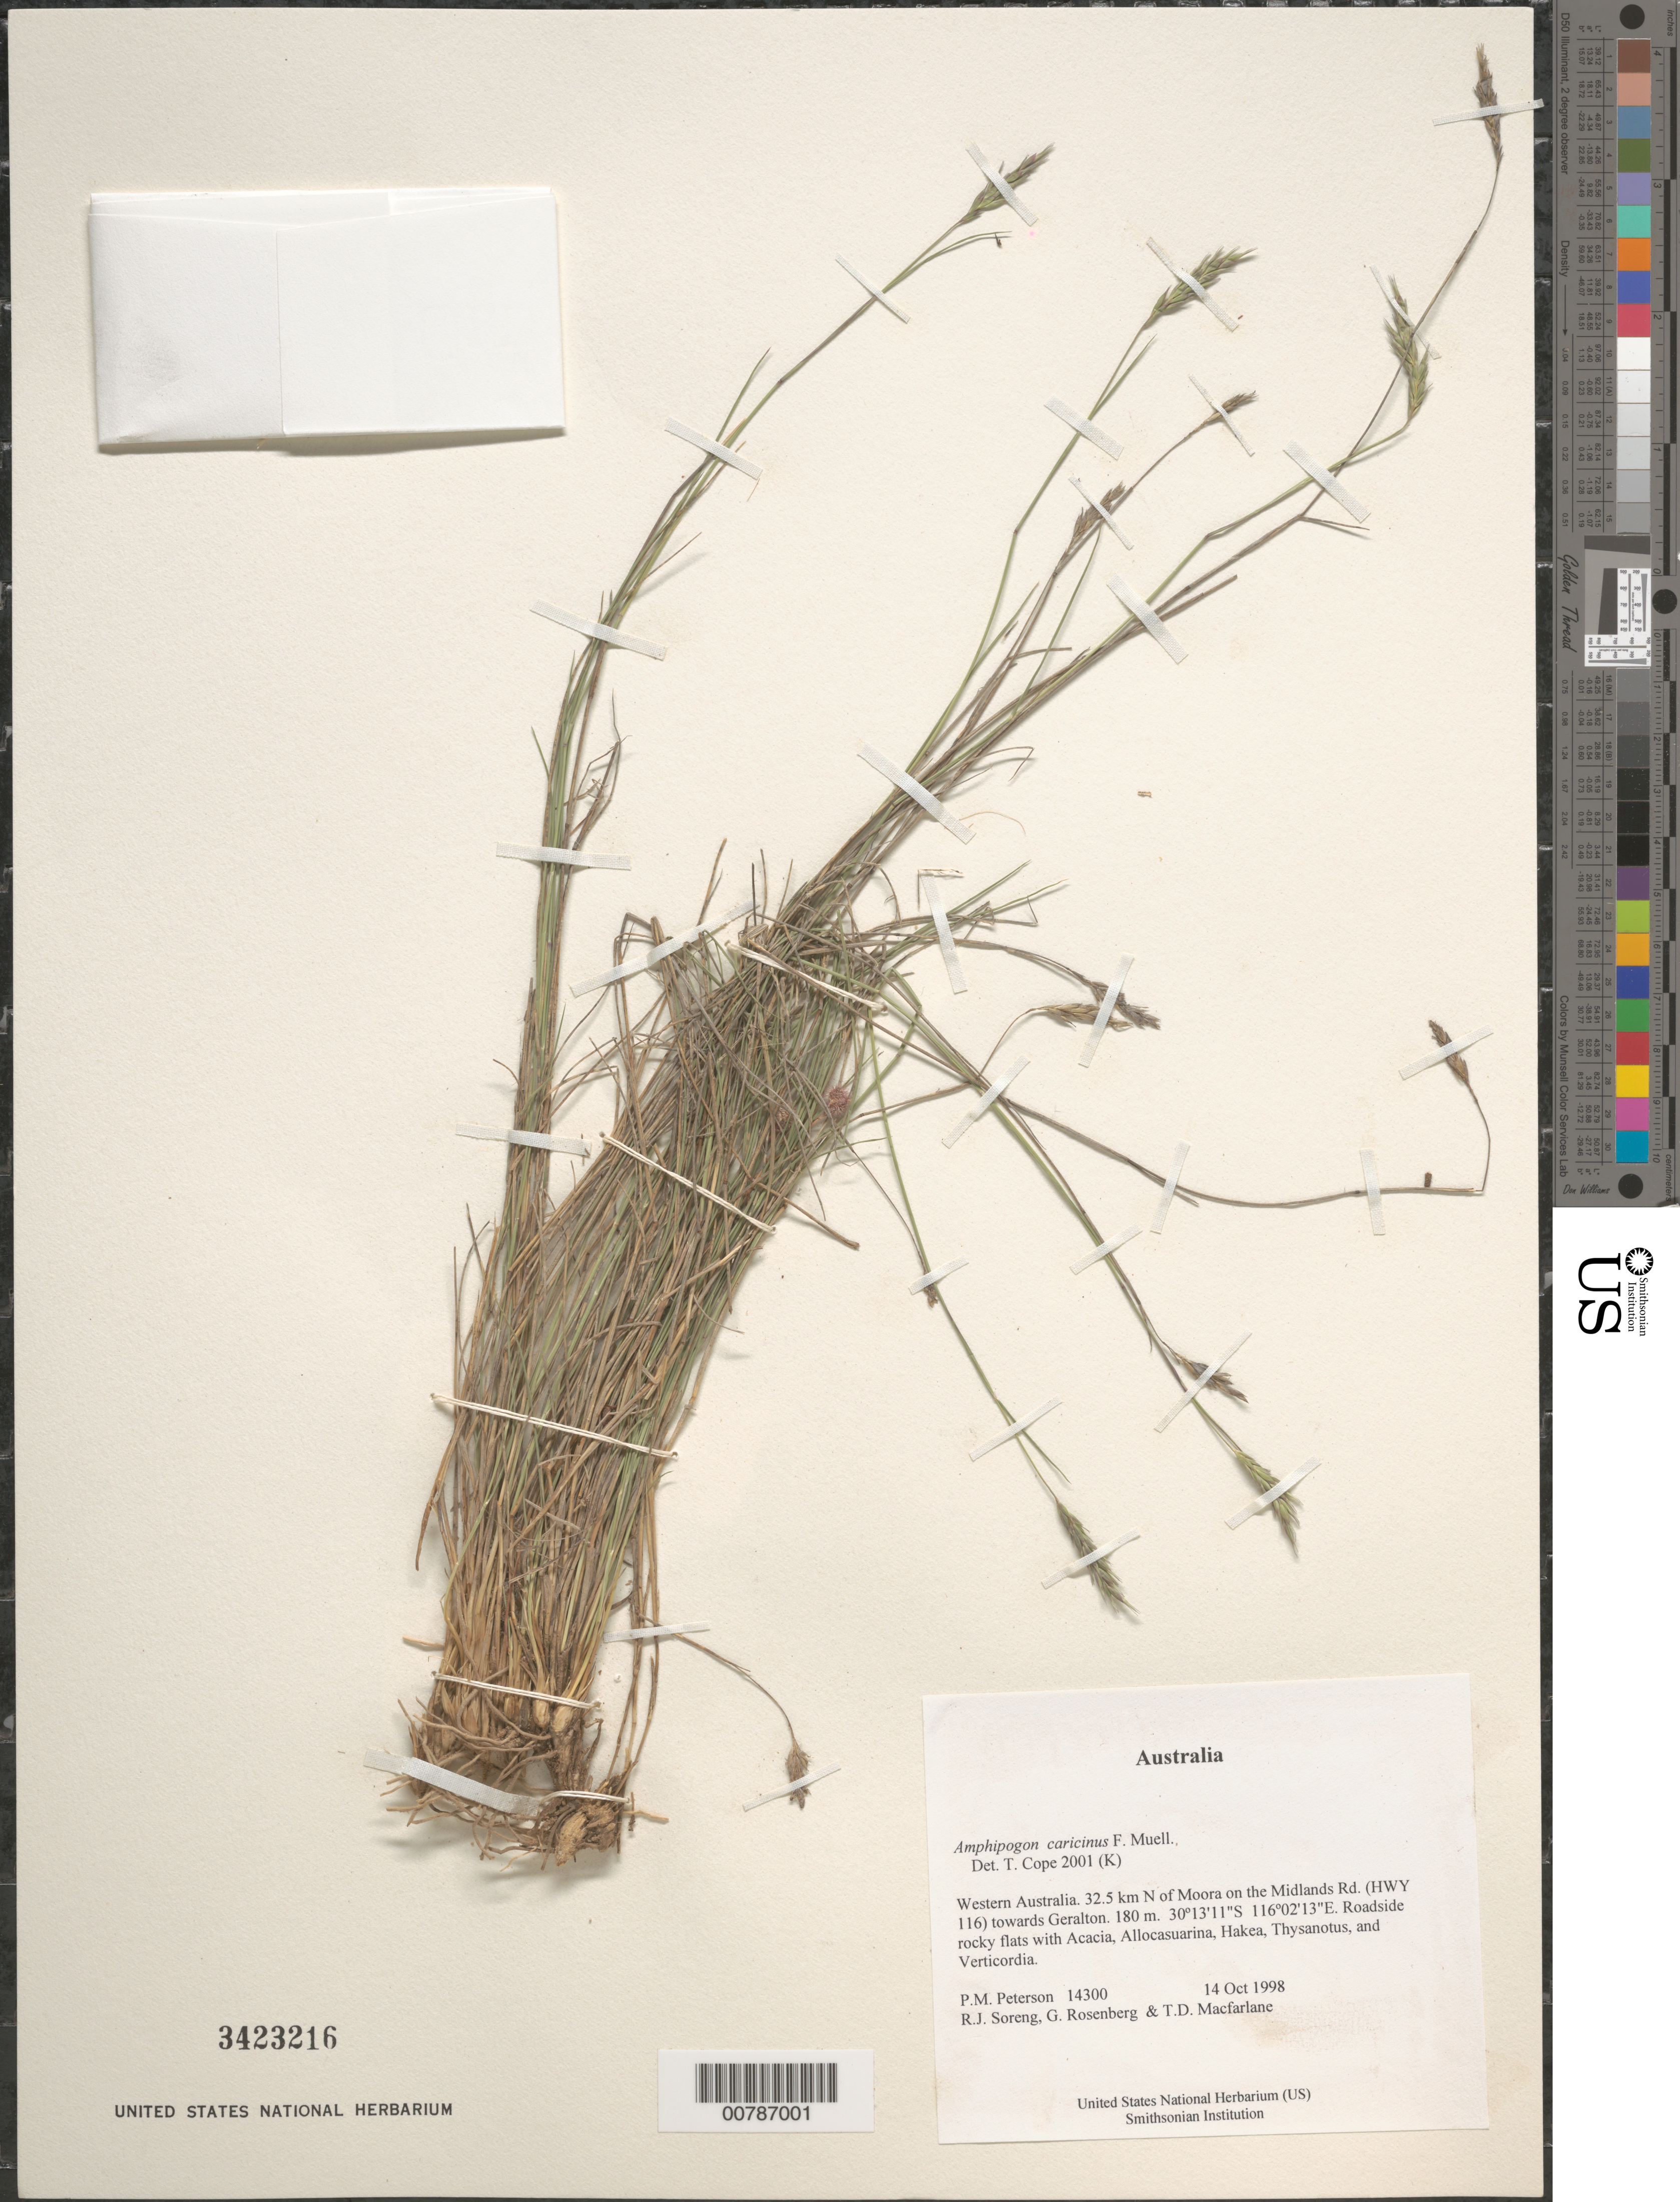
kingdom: Plantae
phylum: Tracheophyta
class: Liliopsida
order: Poales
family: Poaceae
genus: Amphipogon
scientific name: Amphipogon caricinus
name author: F. Muell.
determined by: Cope, T. A.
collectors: P. M. Peterson, R. J. Soreng, G. Rosenberg & T. Macfarlane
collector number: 14300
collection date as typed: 14 Oct 1998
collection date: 1998-10-14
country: Australia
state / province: Western Australia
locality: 32.5 km N of Moora on the Midlands Rd. (HWY 116) towards Geralton.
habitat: Roadside rocky flats with Acacia, Allocasuarina, Hakea, Thysanotus, and Verticordia.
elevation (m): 180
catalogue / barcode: US 3423216